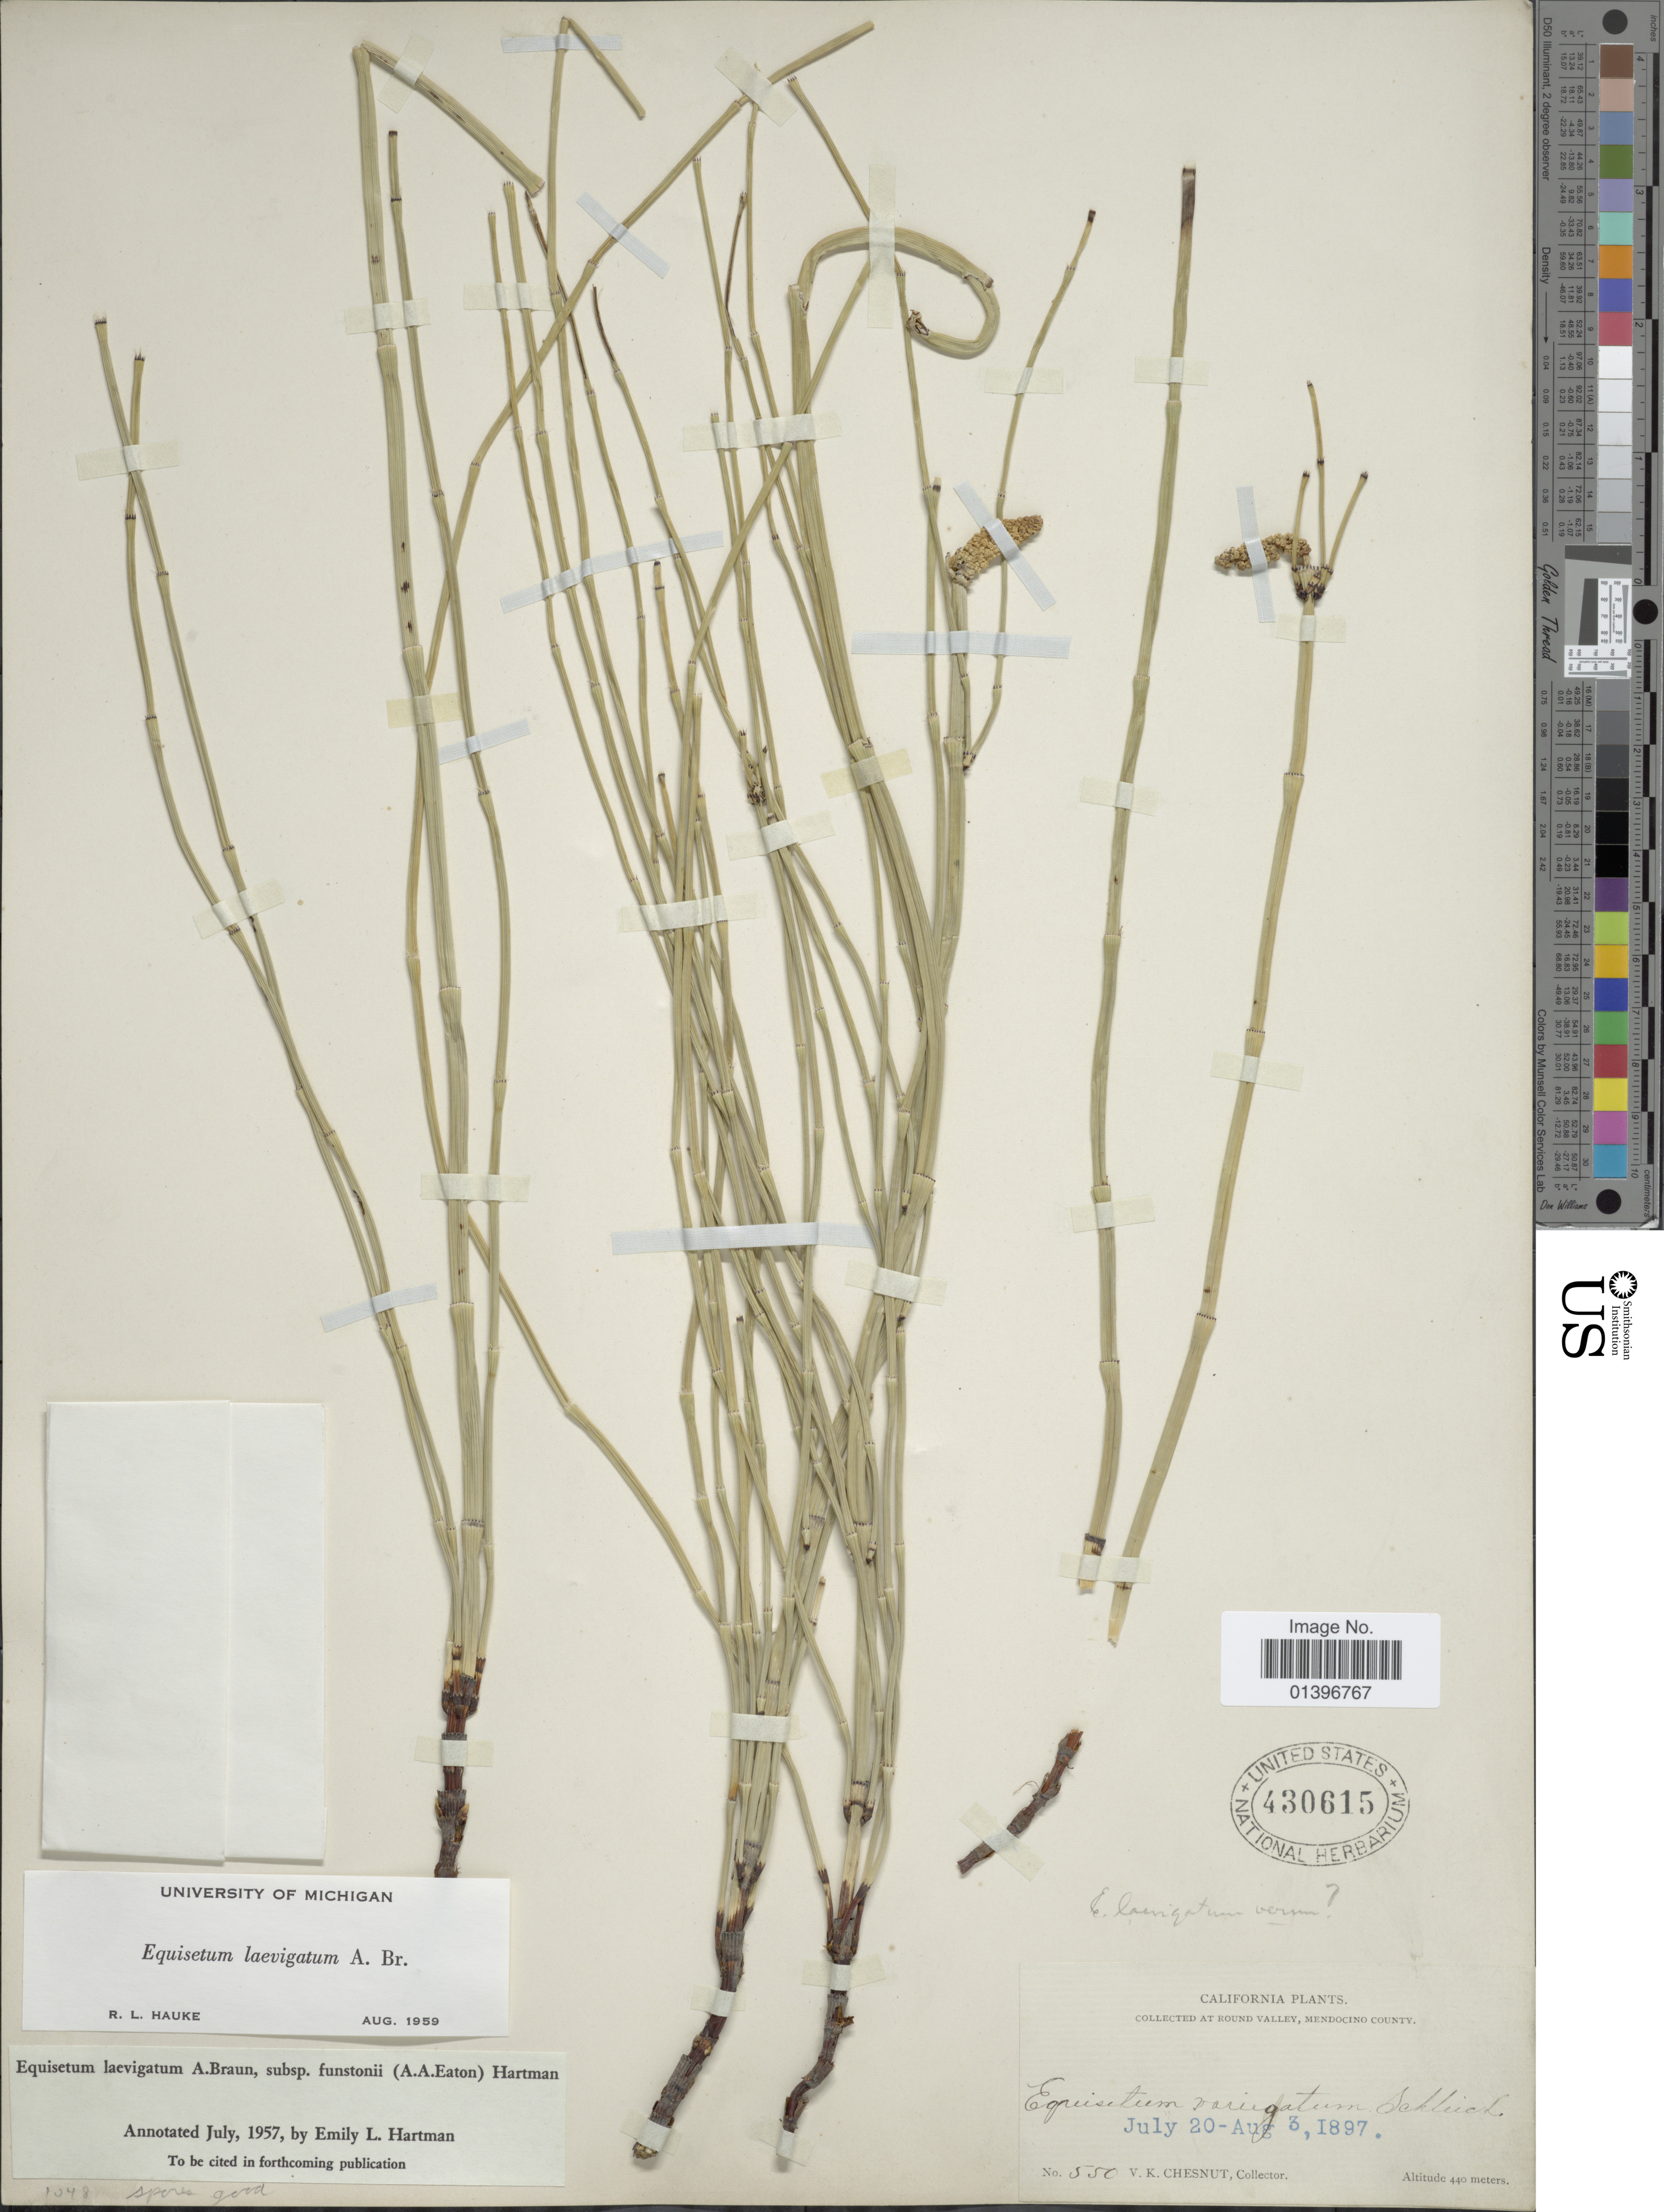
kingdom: Plantae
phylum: Tracheophyta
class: Polypodiopsida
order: Equisetales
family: Equisetaceae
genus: Equisetum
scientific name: Equisetum laevigatum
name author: A. Braun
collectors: V. Chesnut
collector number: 550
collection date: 1897-07-20/1897-08-03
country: United States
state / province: California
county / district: Mendocino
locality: At Round Valley, Mendocino County.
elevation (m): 440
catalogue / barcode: US 430615